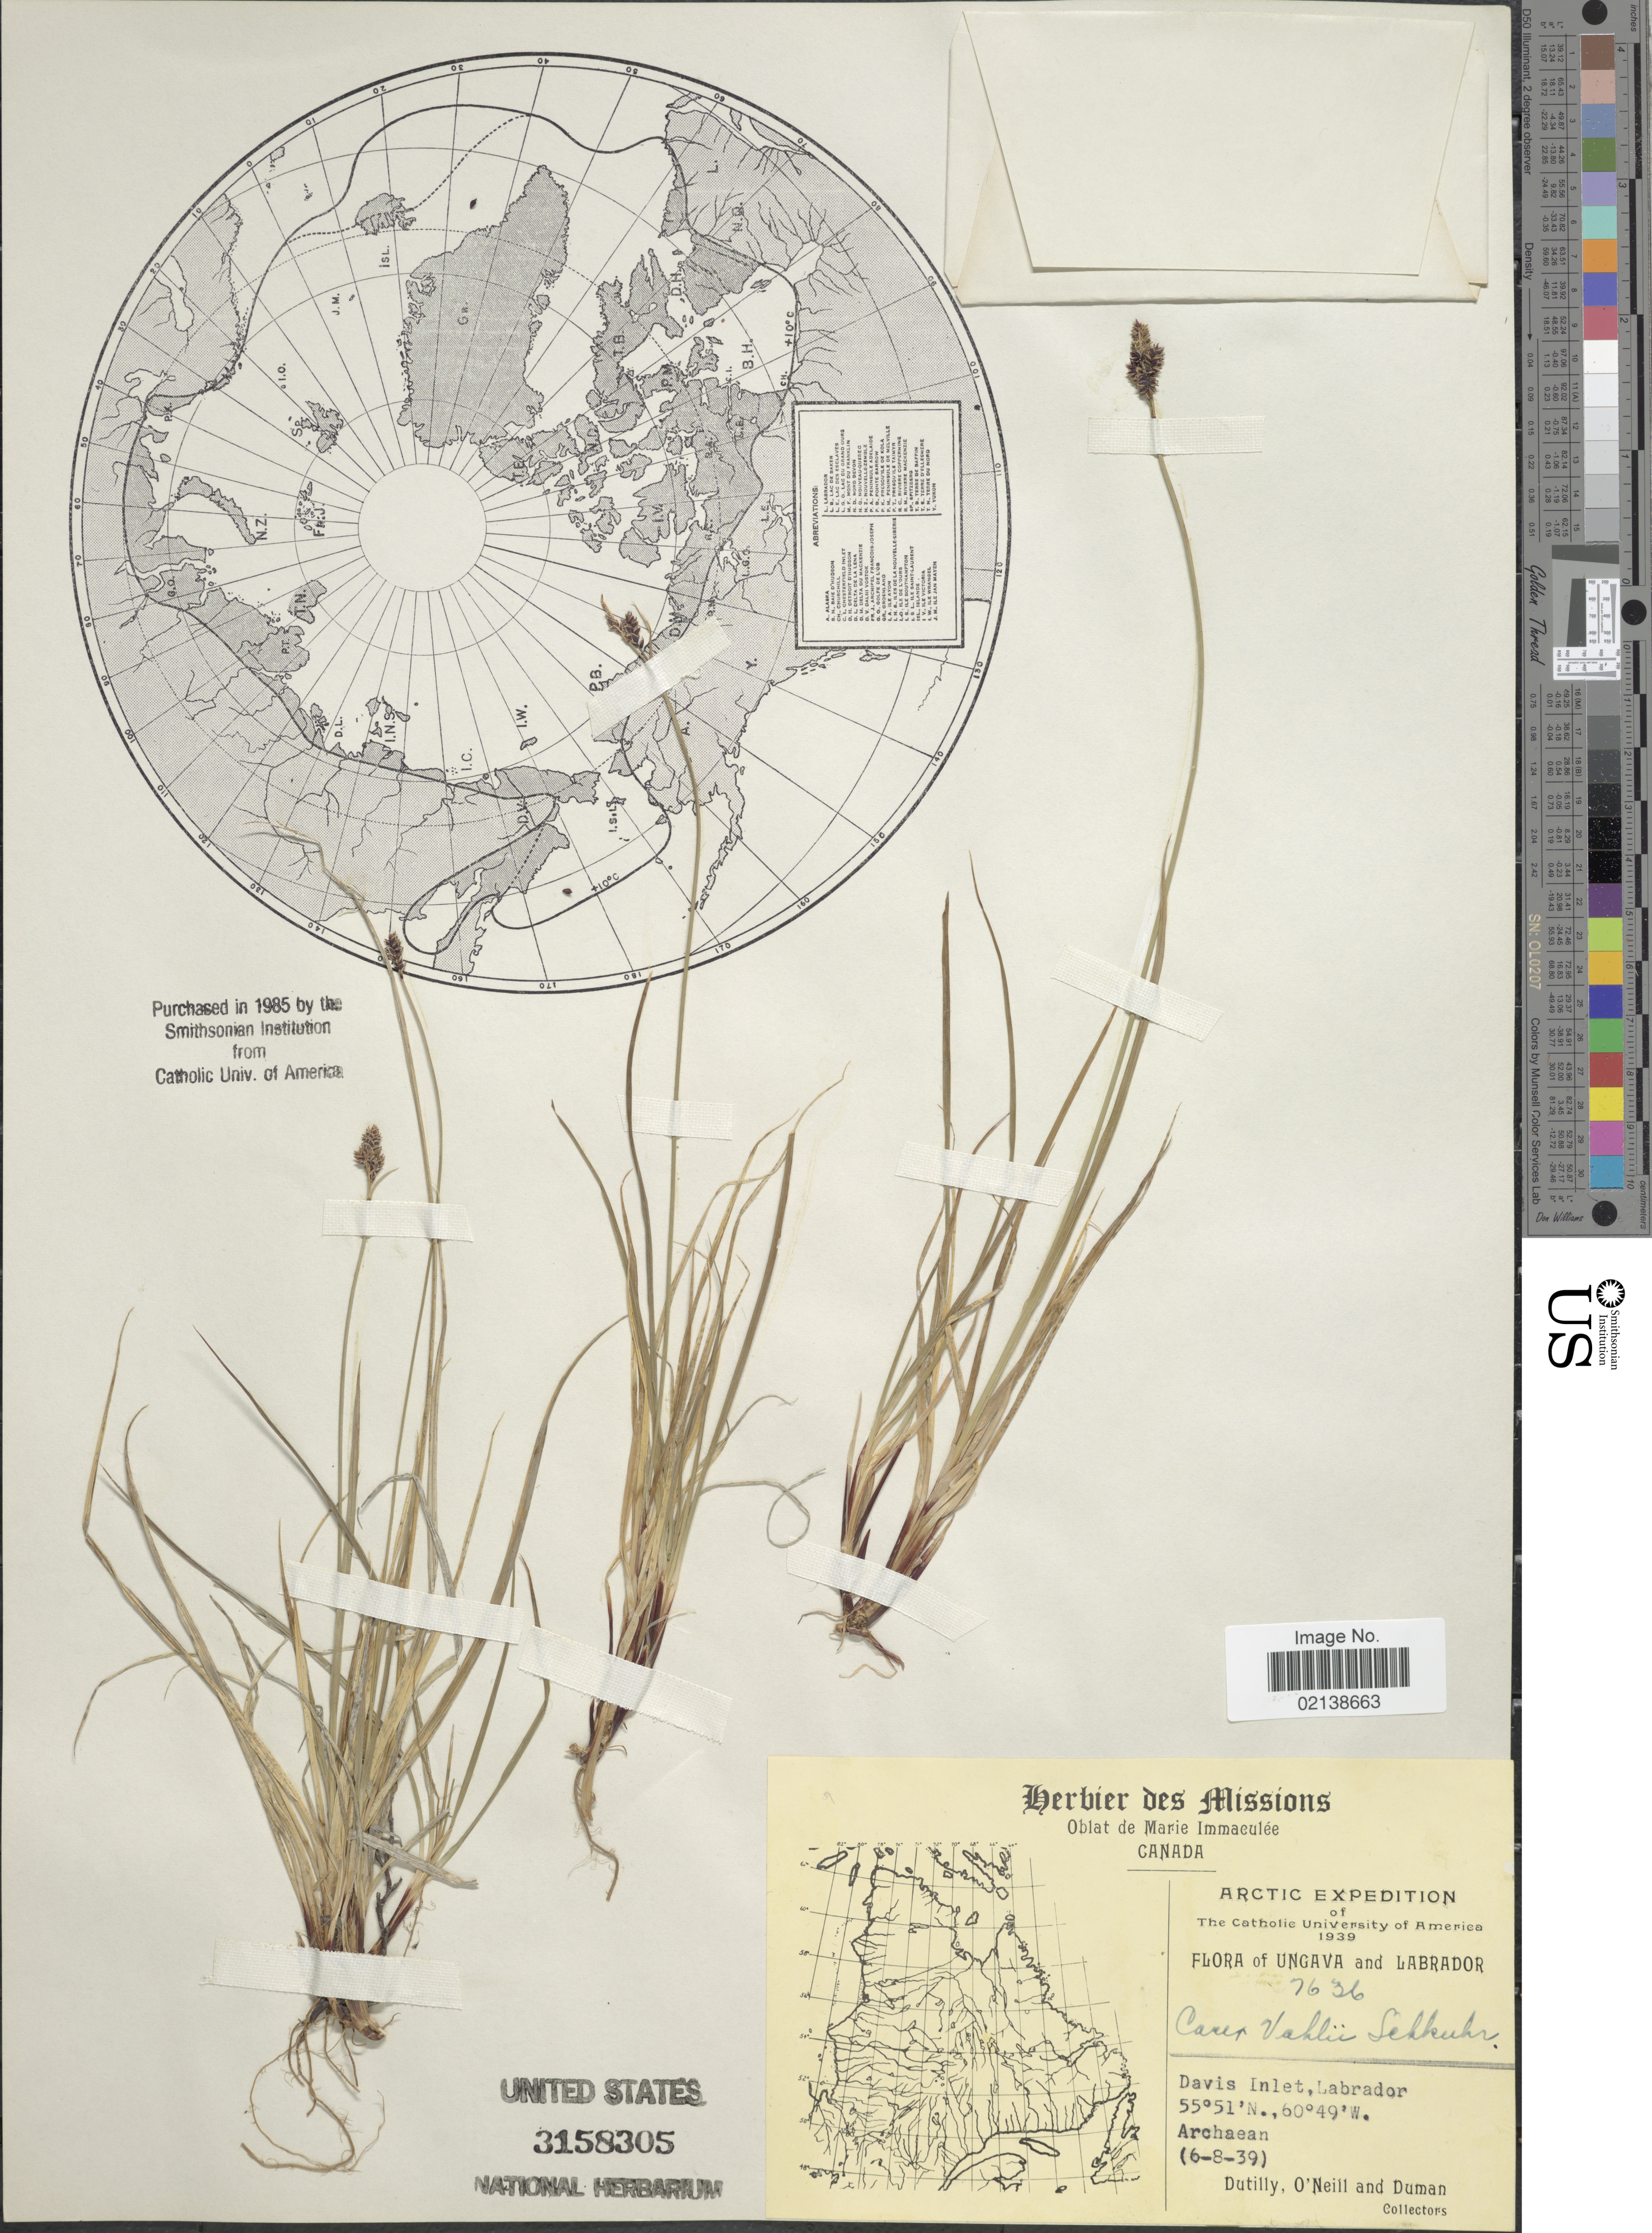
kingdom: Plantae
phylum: Tracheophyta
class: Liliopsida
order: Poales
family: Cyperaceae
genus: Carex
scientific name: Carex norvegica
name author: Retz.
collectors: -. Dutilly, O' Neill & -. Duman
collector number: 7636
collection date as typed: Transcribed d/m/y: 6/8/39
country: Canada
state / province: Newfoundland and Labrador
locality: Canada, Arctic, Ungava & Labrador, Davis Inlet, Labrador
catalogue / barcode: US 3158305